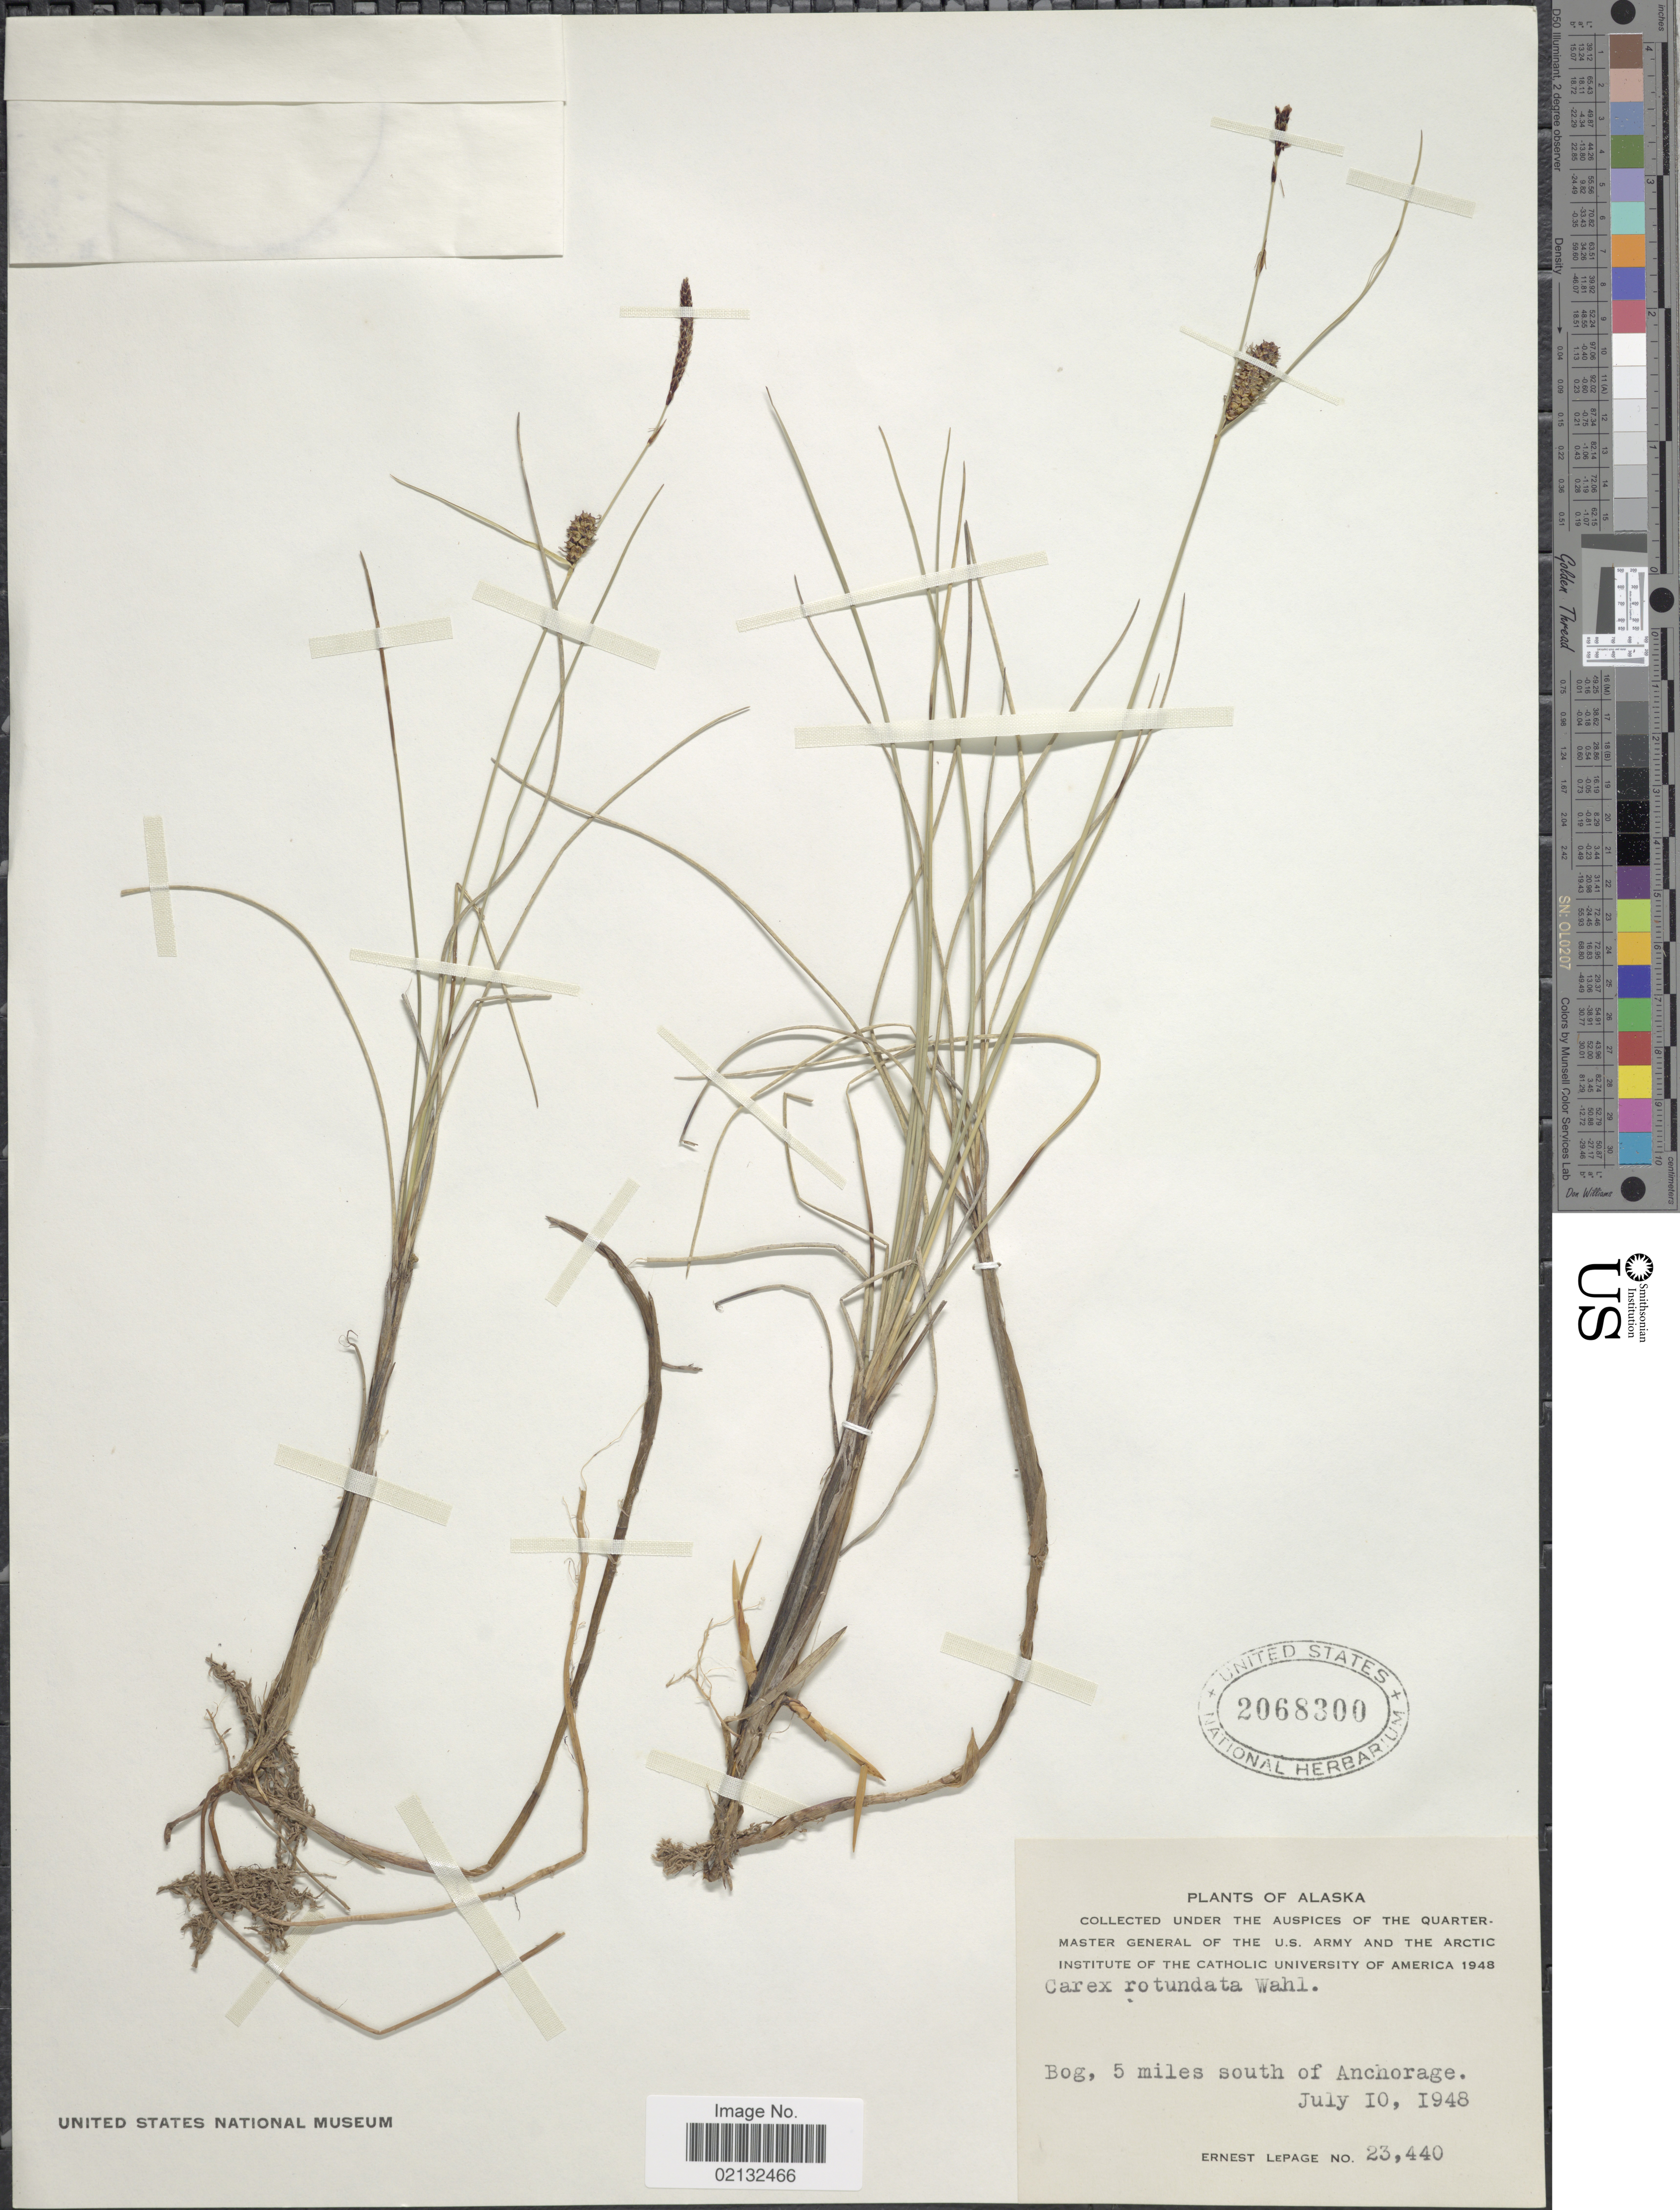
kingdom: Plantae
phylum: Tracheophyta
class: Liliopsida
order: Poales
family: Cyperaceae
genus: Carex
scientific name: Carex rotundata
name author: Wahlenb.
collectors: E. Lepage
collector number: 23440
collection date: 1948-07-10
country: United States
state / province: Alaska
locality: Bog, 5 miles south of Anchorage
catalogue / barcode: US 2068300